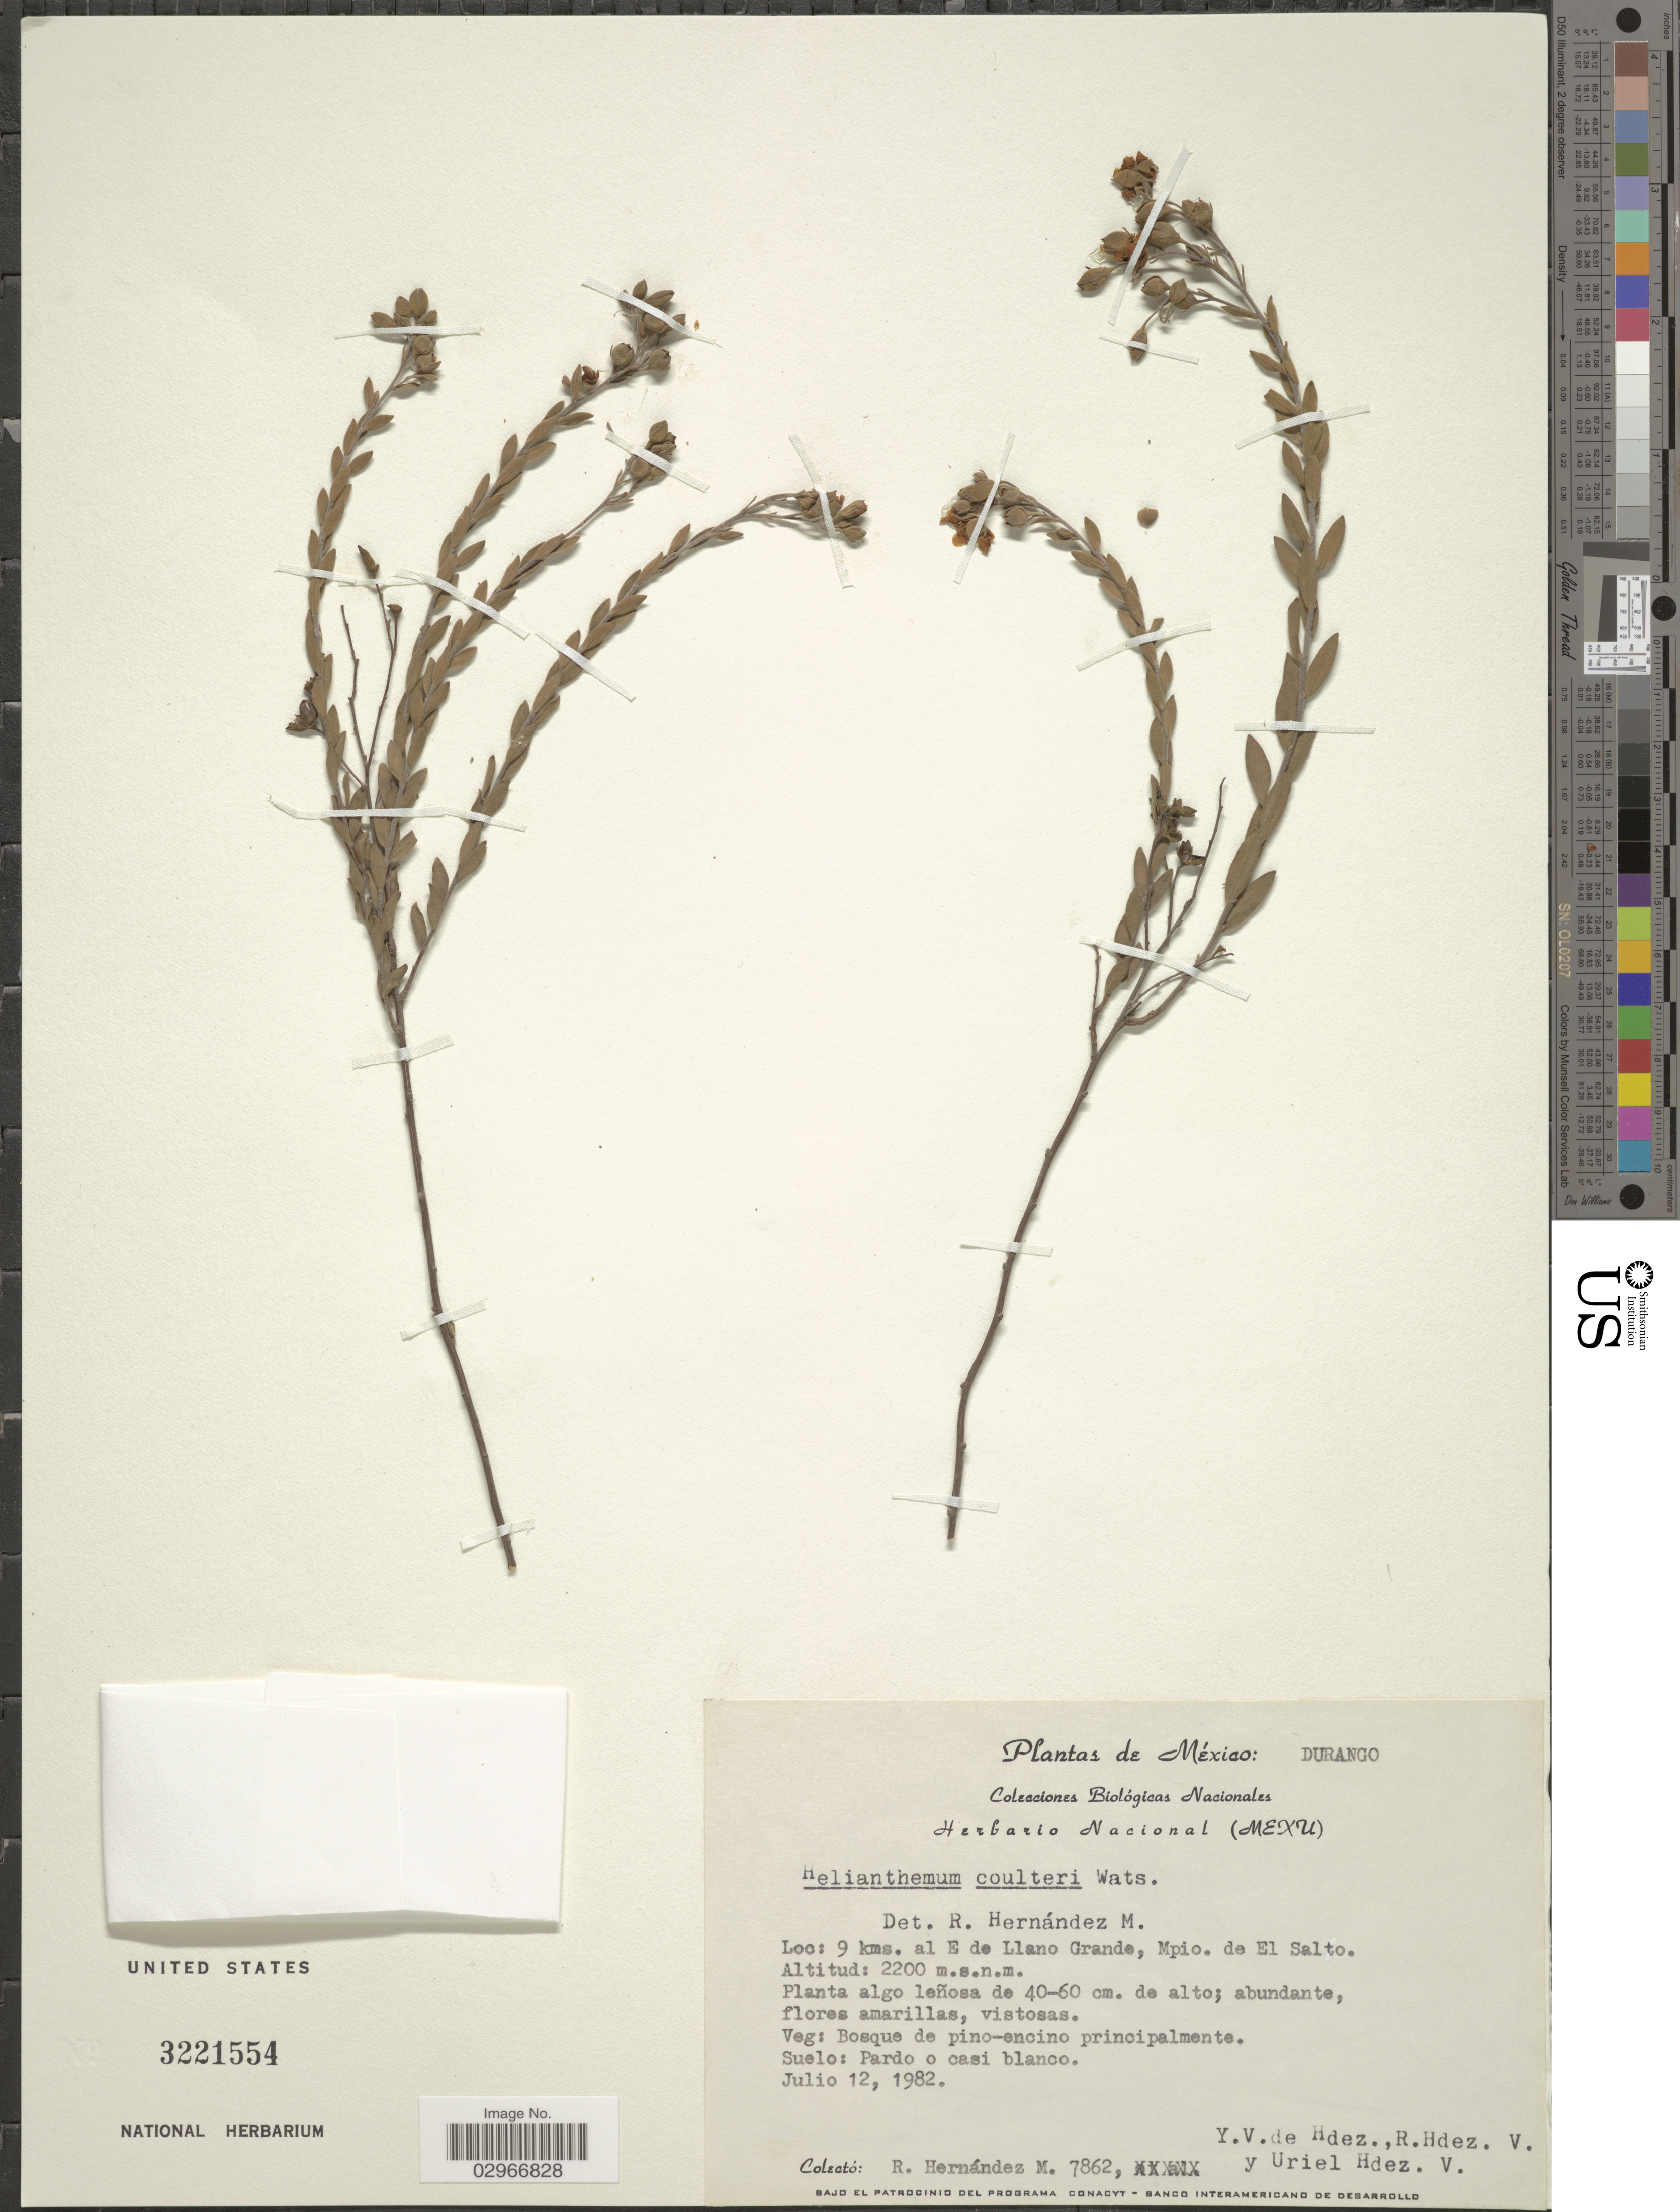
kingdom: Plantae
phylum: Tracheophyta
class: Magnoliopsida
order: Malvales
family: Cistaceae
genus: Helianthemum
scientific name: Helianthemum coulteri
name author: S. Watson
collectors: R. Hernández M., Y. V. De Hdez, R. Hdez.-V. & U. Hdez.-V.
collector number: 7862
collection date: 1982-07-12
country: Mexico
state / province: Durango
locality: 9 kms. al E de Llano Grande, Mpio, de El Salto.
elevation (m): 2200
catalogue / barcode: US 3221554